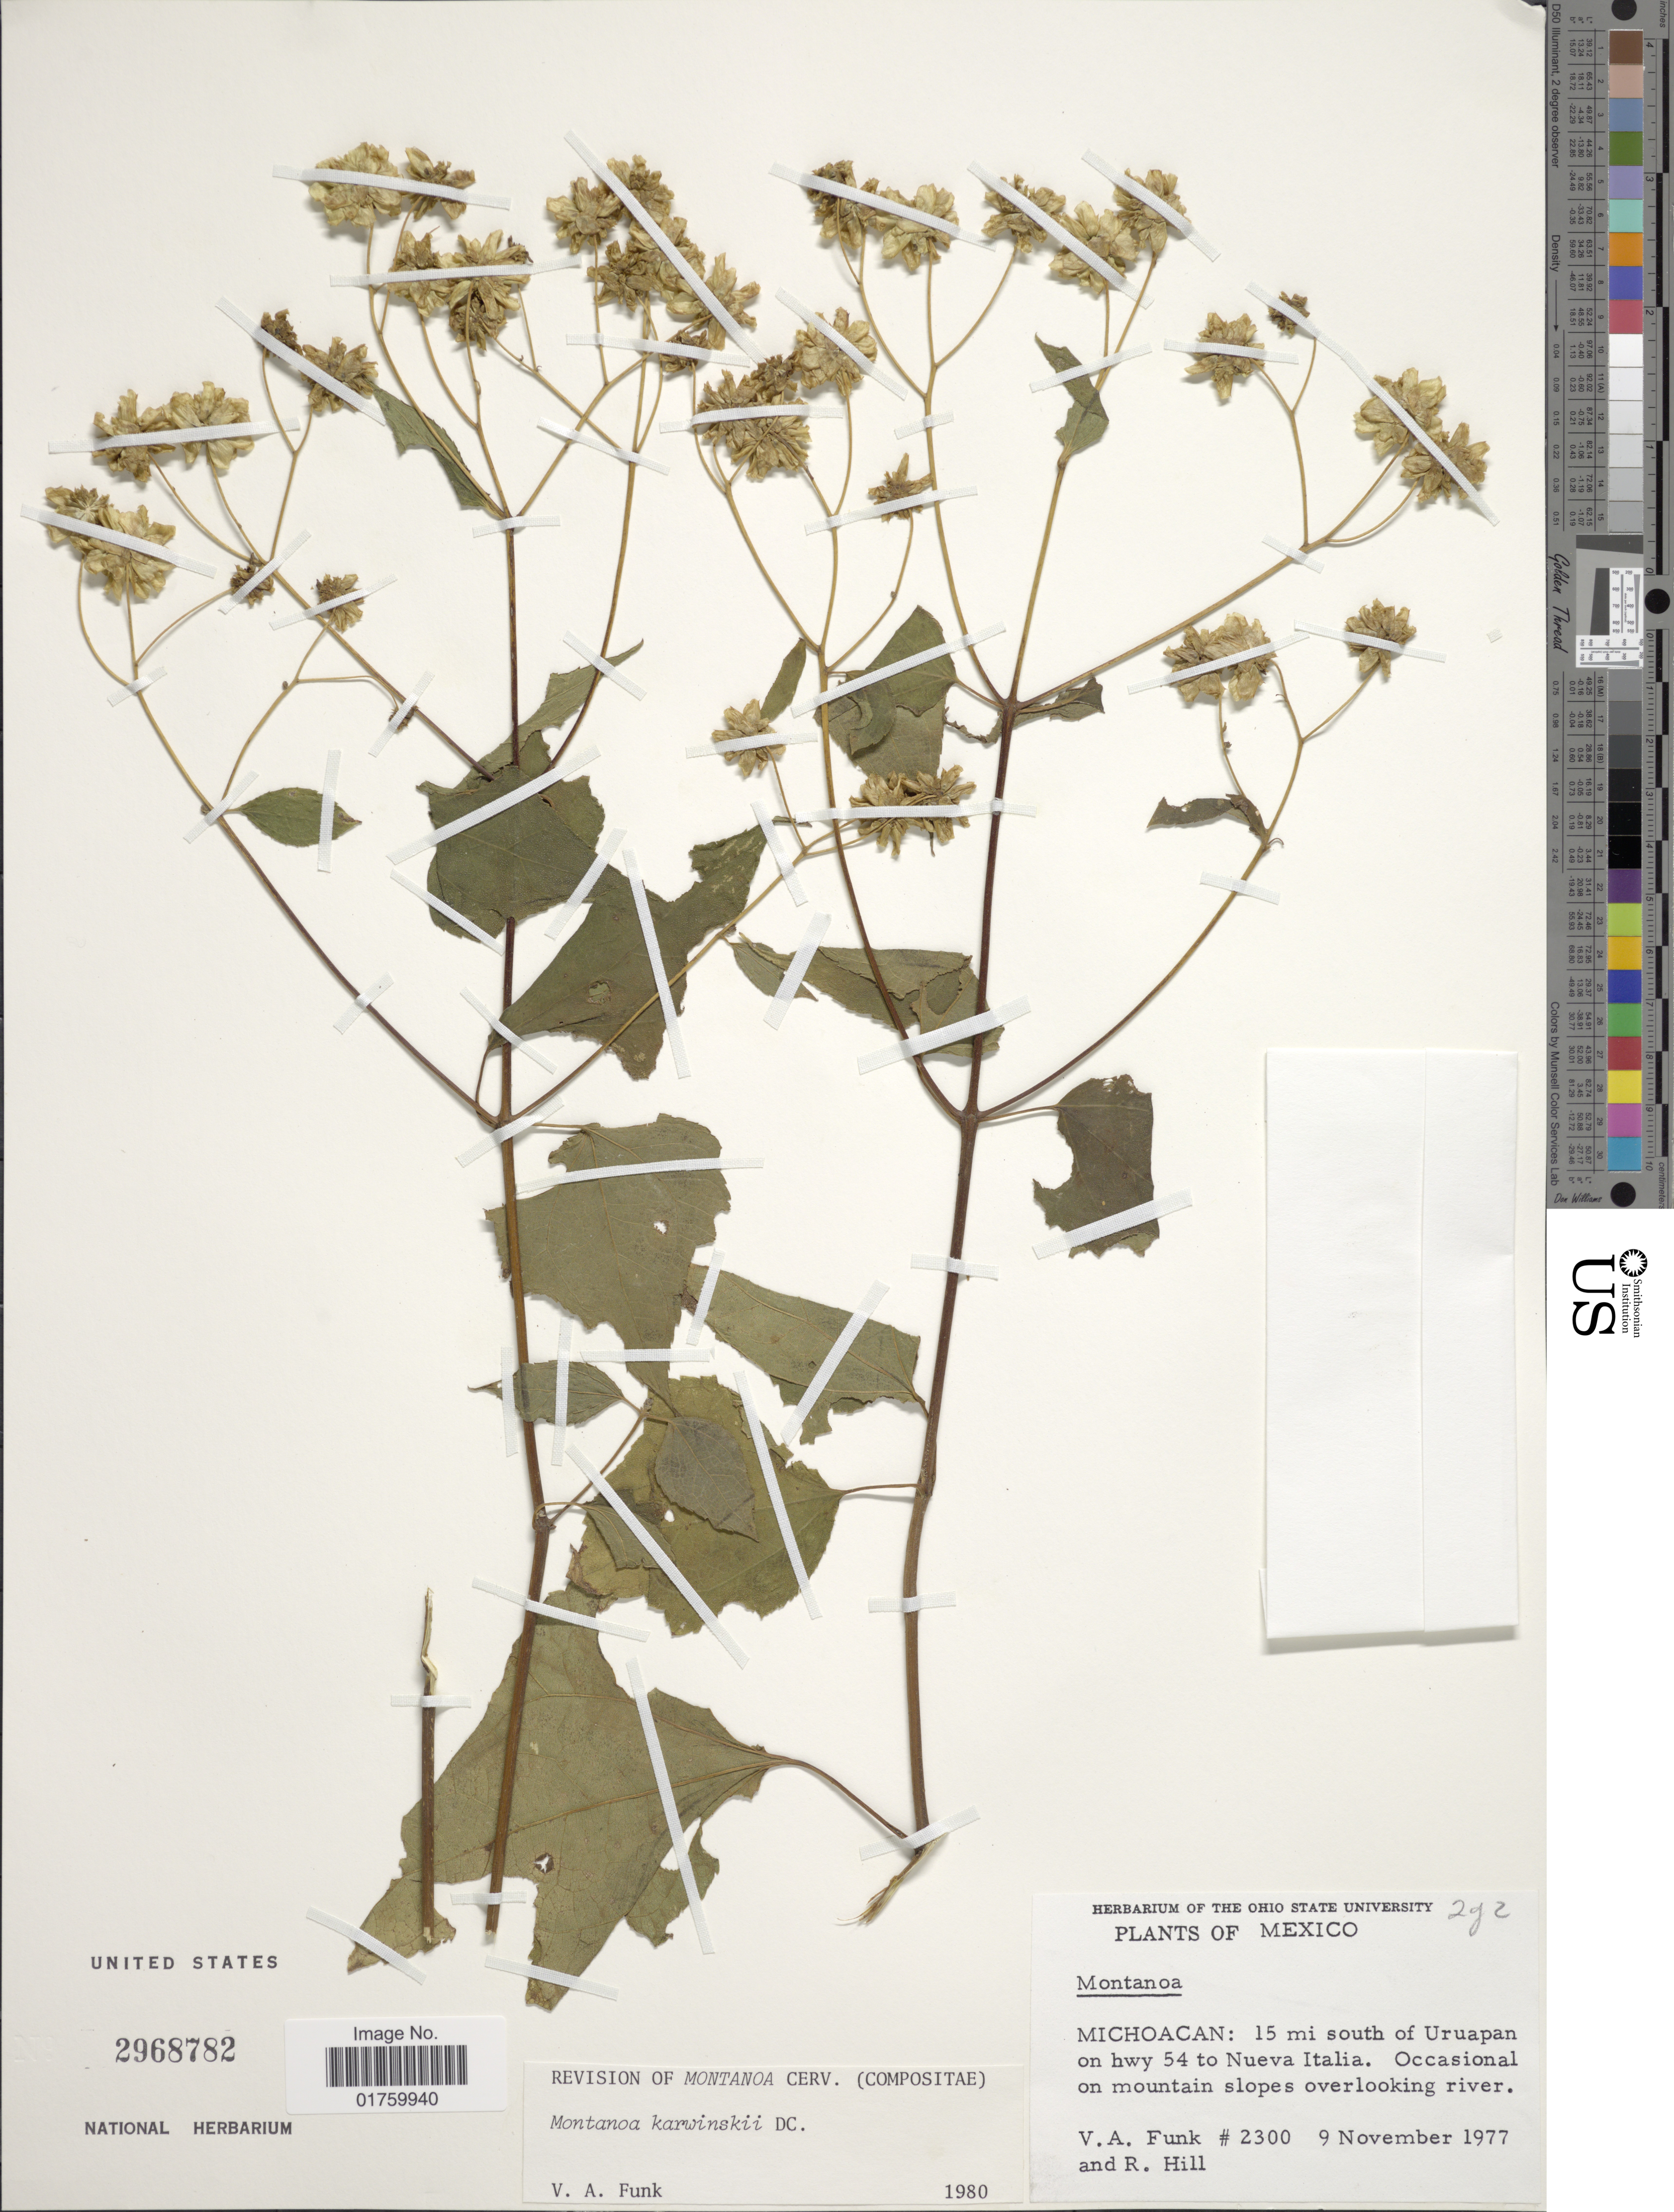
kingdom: Plantae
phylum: Tracheophyta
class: Magnoliopsida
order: Asterales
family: Asteraceae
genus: Montanoa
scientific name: Montanoa karwinskii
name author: DC.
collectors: V. Funk & R. Hill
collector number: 2300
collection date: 1977-11-09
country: Mexico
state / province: Michoacán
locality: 15 mi south of Uruapan on hwy 54 to Nueva Italia, occasional on mountainslopes overlooking river.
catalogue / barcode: US 2968782